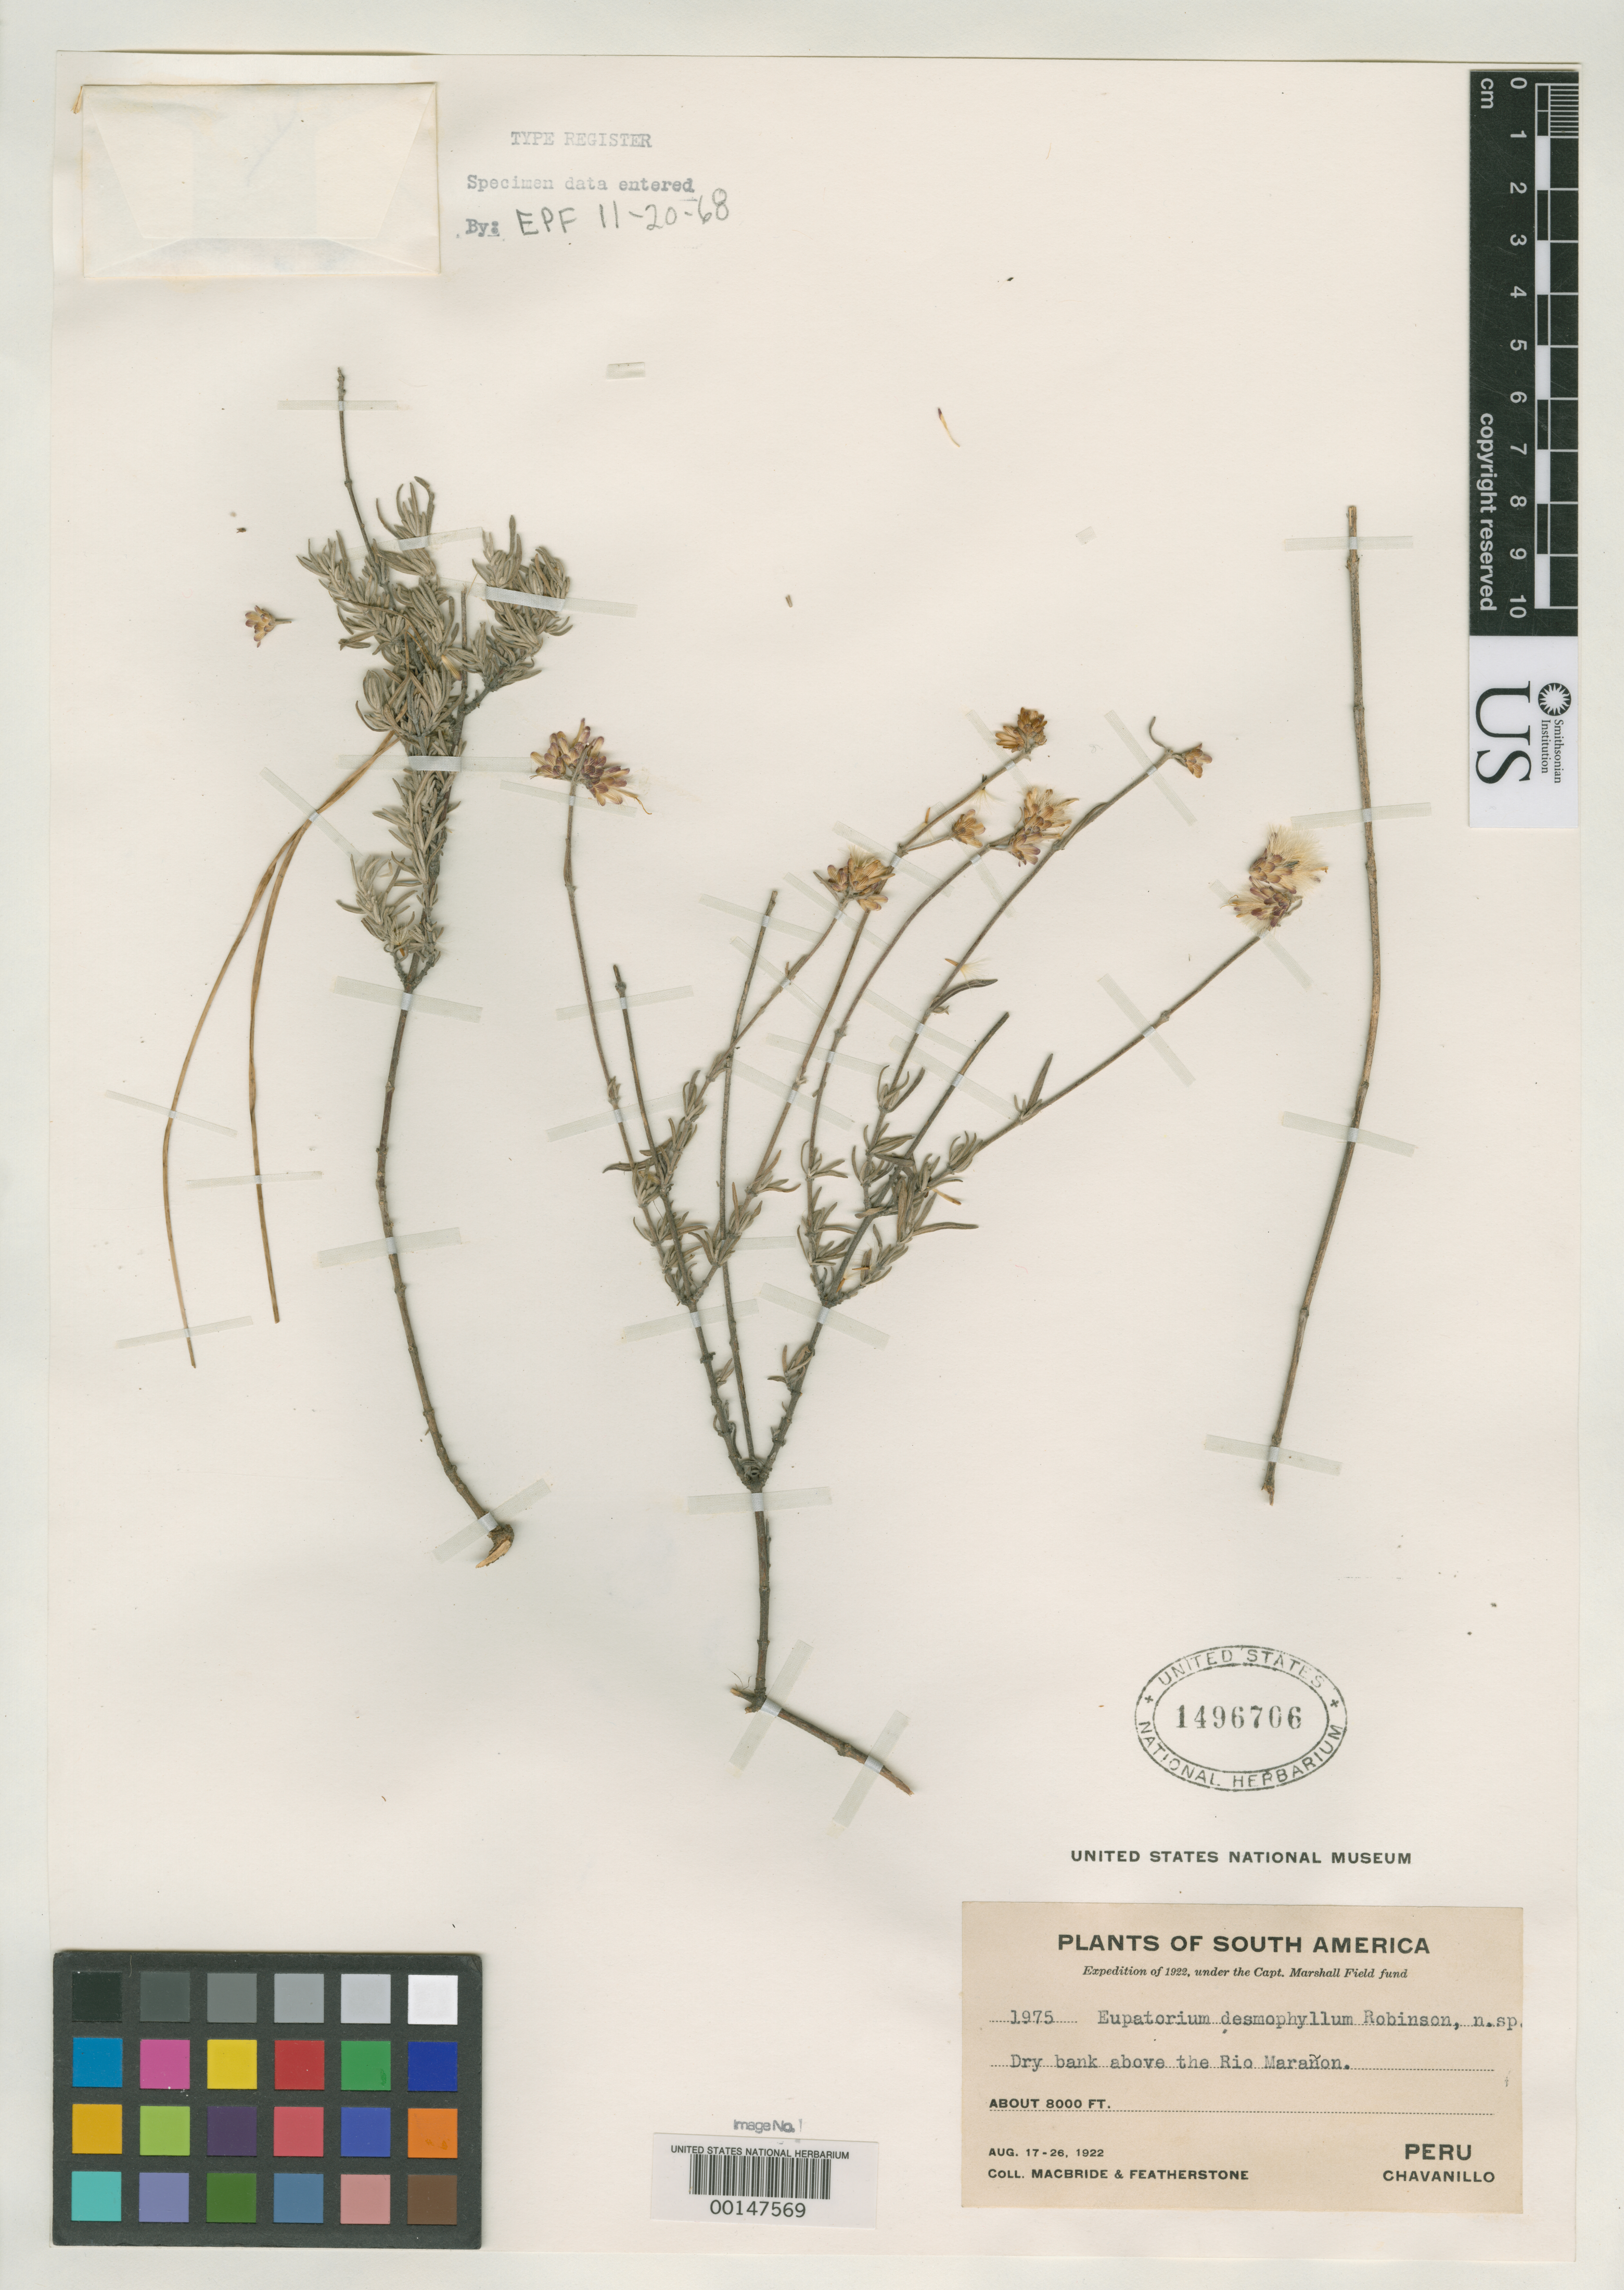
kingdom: Plantae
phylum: Tracheophyta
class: Magnoliopsida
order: Asterales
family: Asteraceae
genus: Eupatorium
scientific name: Eupatorium desmophyllum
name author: B.L. Rob.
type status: Isotype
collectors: J. F. Macbride & W. Featherstone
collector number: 1975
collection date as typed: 26 Aug 1922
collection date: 1922-08-26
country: Peru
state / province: Huánuco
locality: Chavanillo, Río Maranon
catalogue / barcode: US 1496706